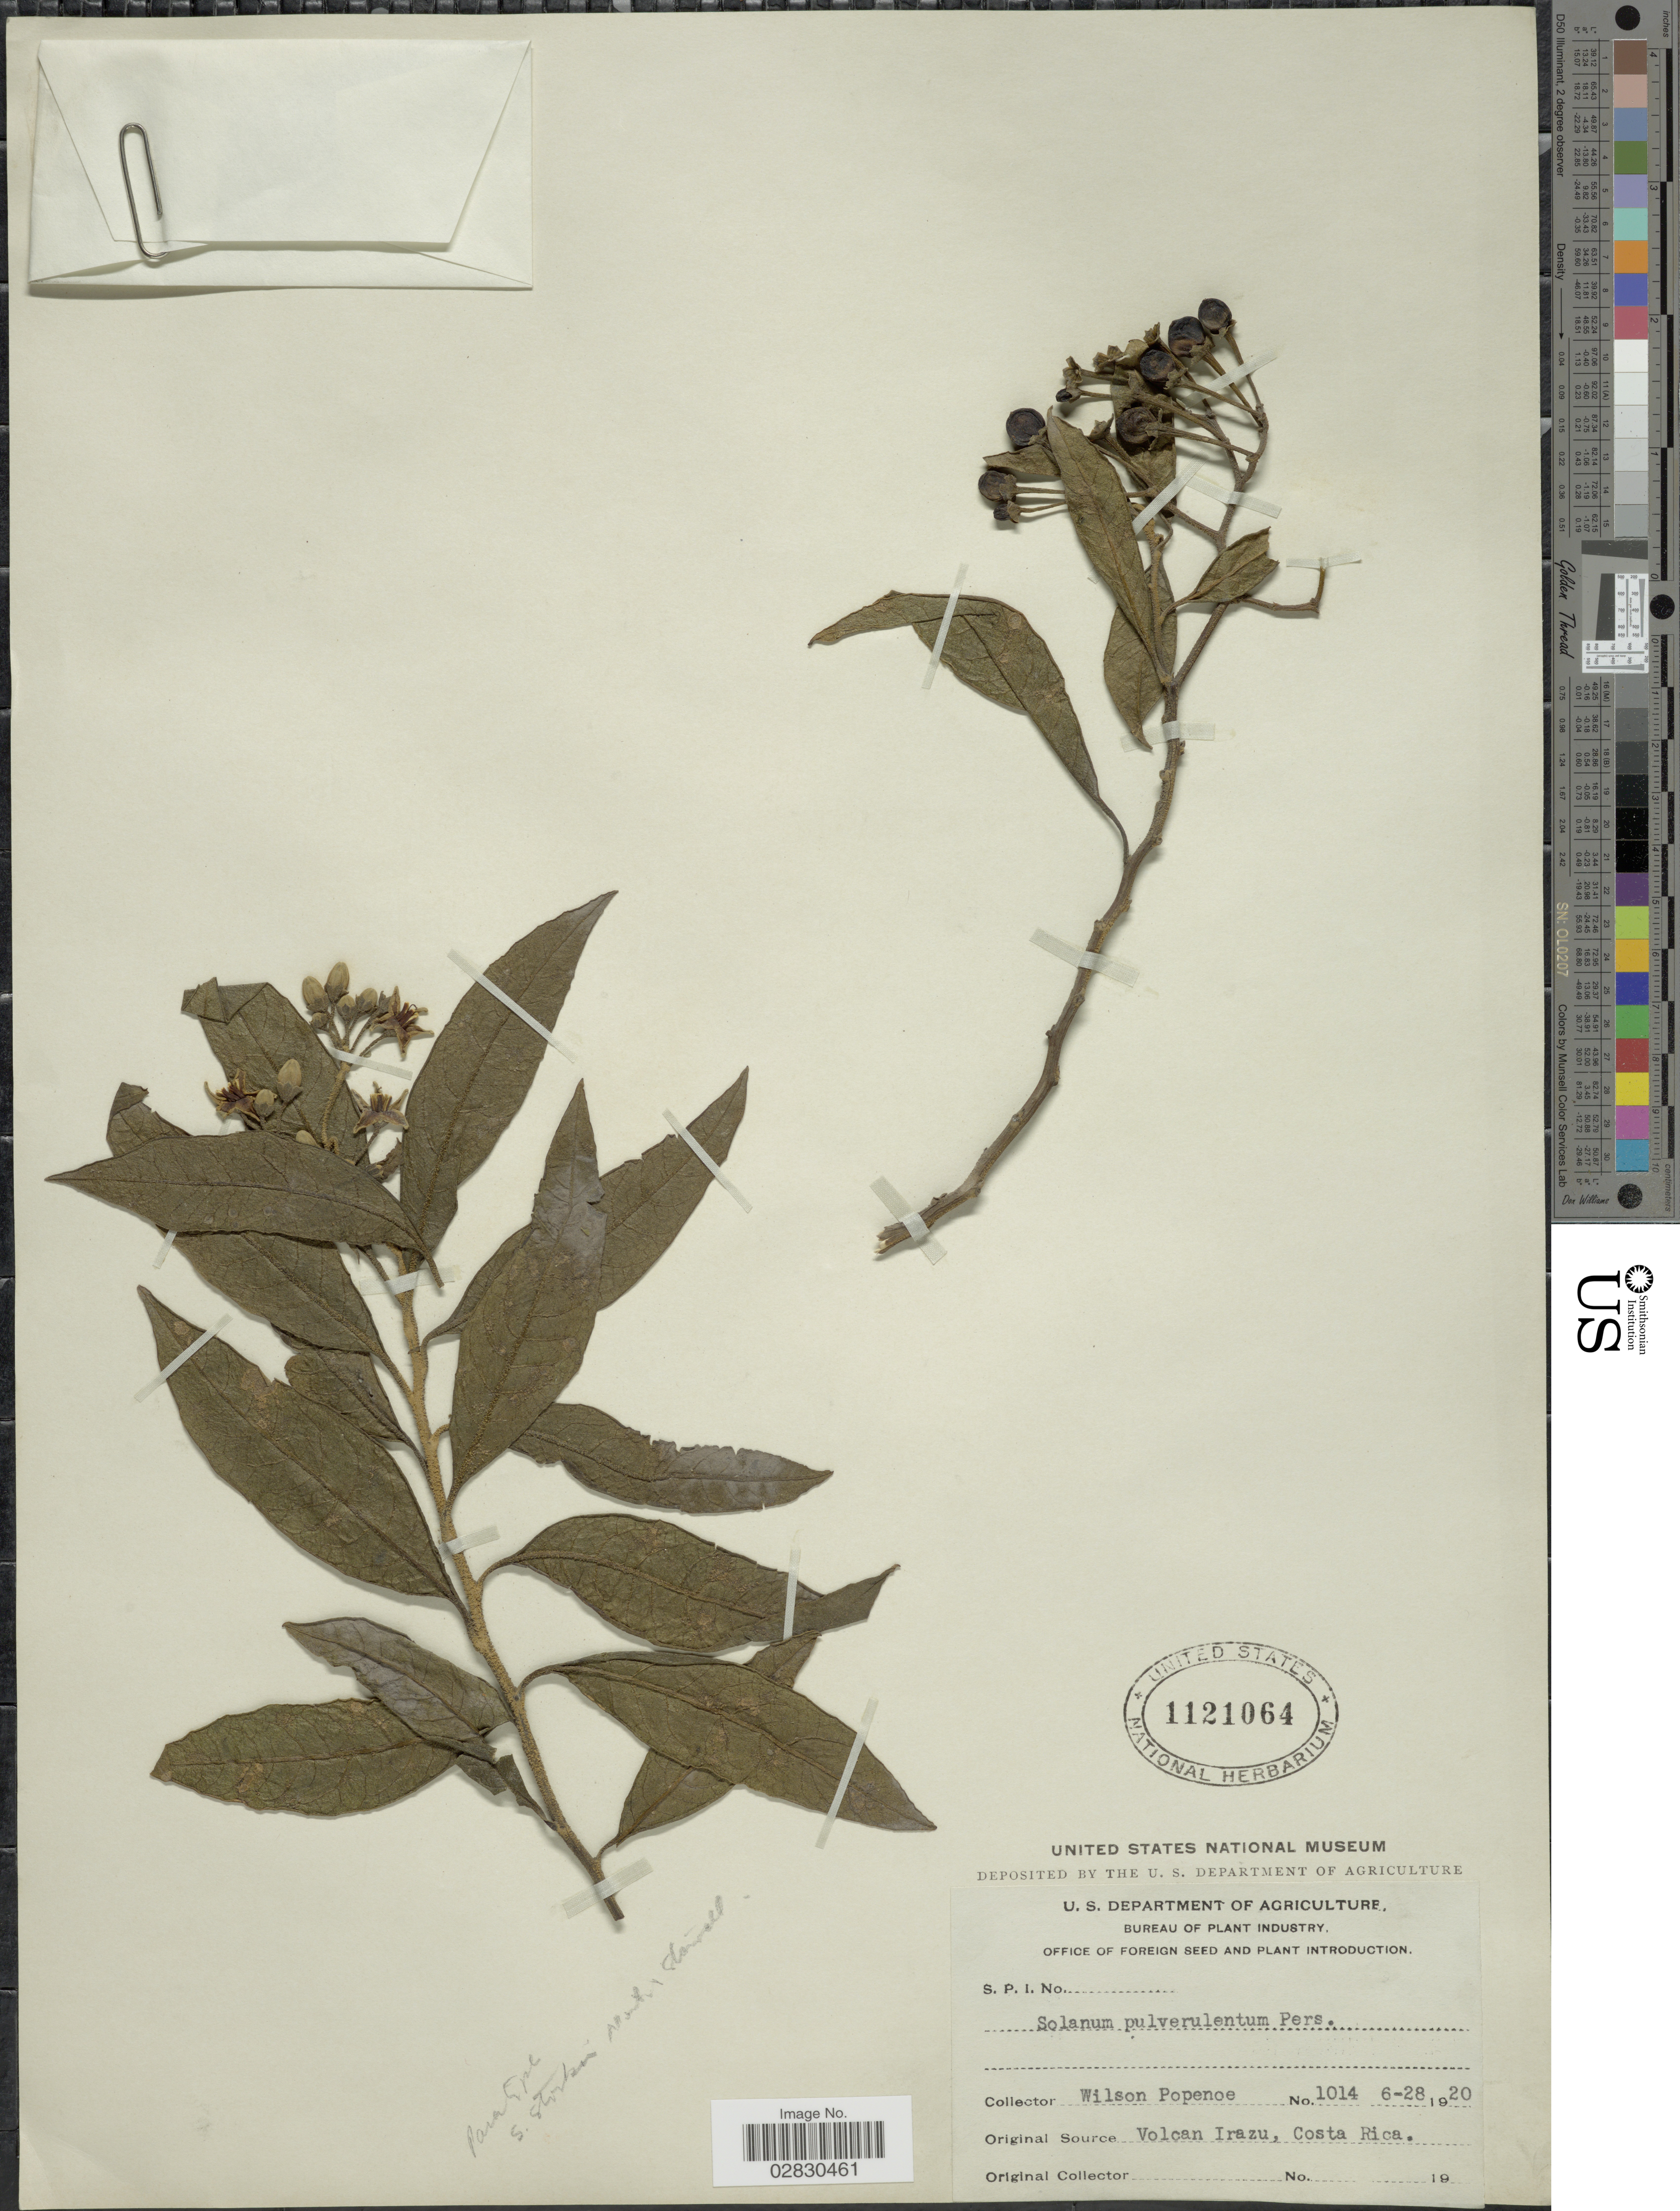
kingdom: Plantae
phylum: Tracheophyta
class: Magnoliopsida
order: Solanales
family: Solanaceae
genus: Solanum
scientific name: Solanum pulverulentum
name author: Pers.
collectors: W. Popenoe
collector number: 1014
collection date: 1920-06-28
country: Costa Rica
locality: Volcan Irazu.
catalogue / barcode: US 1121064